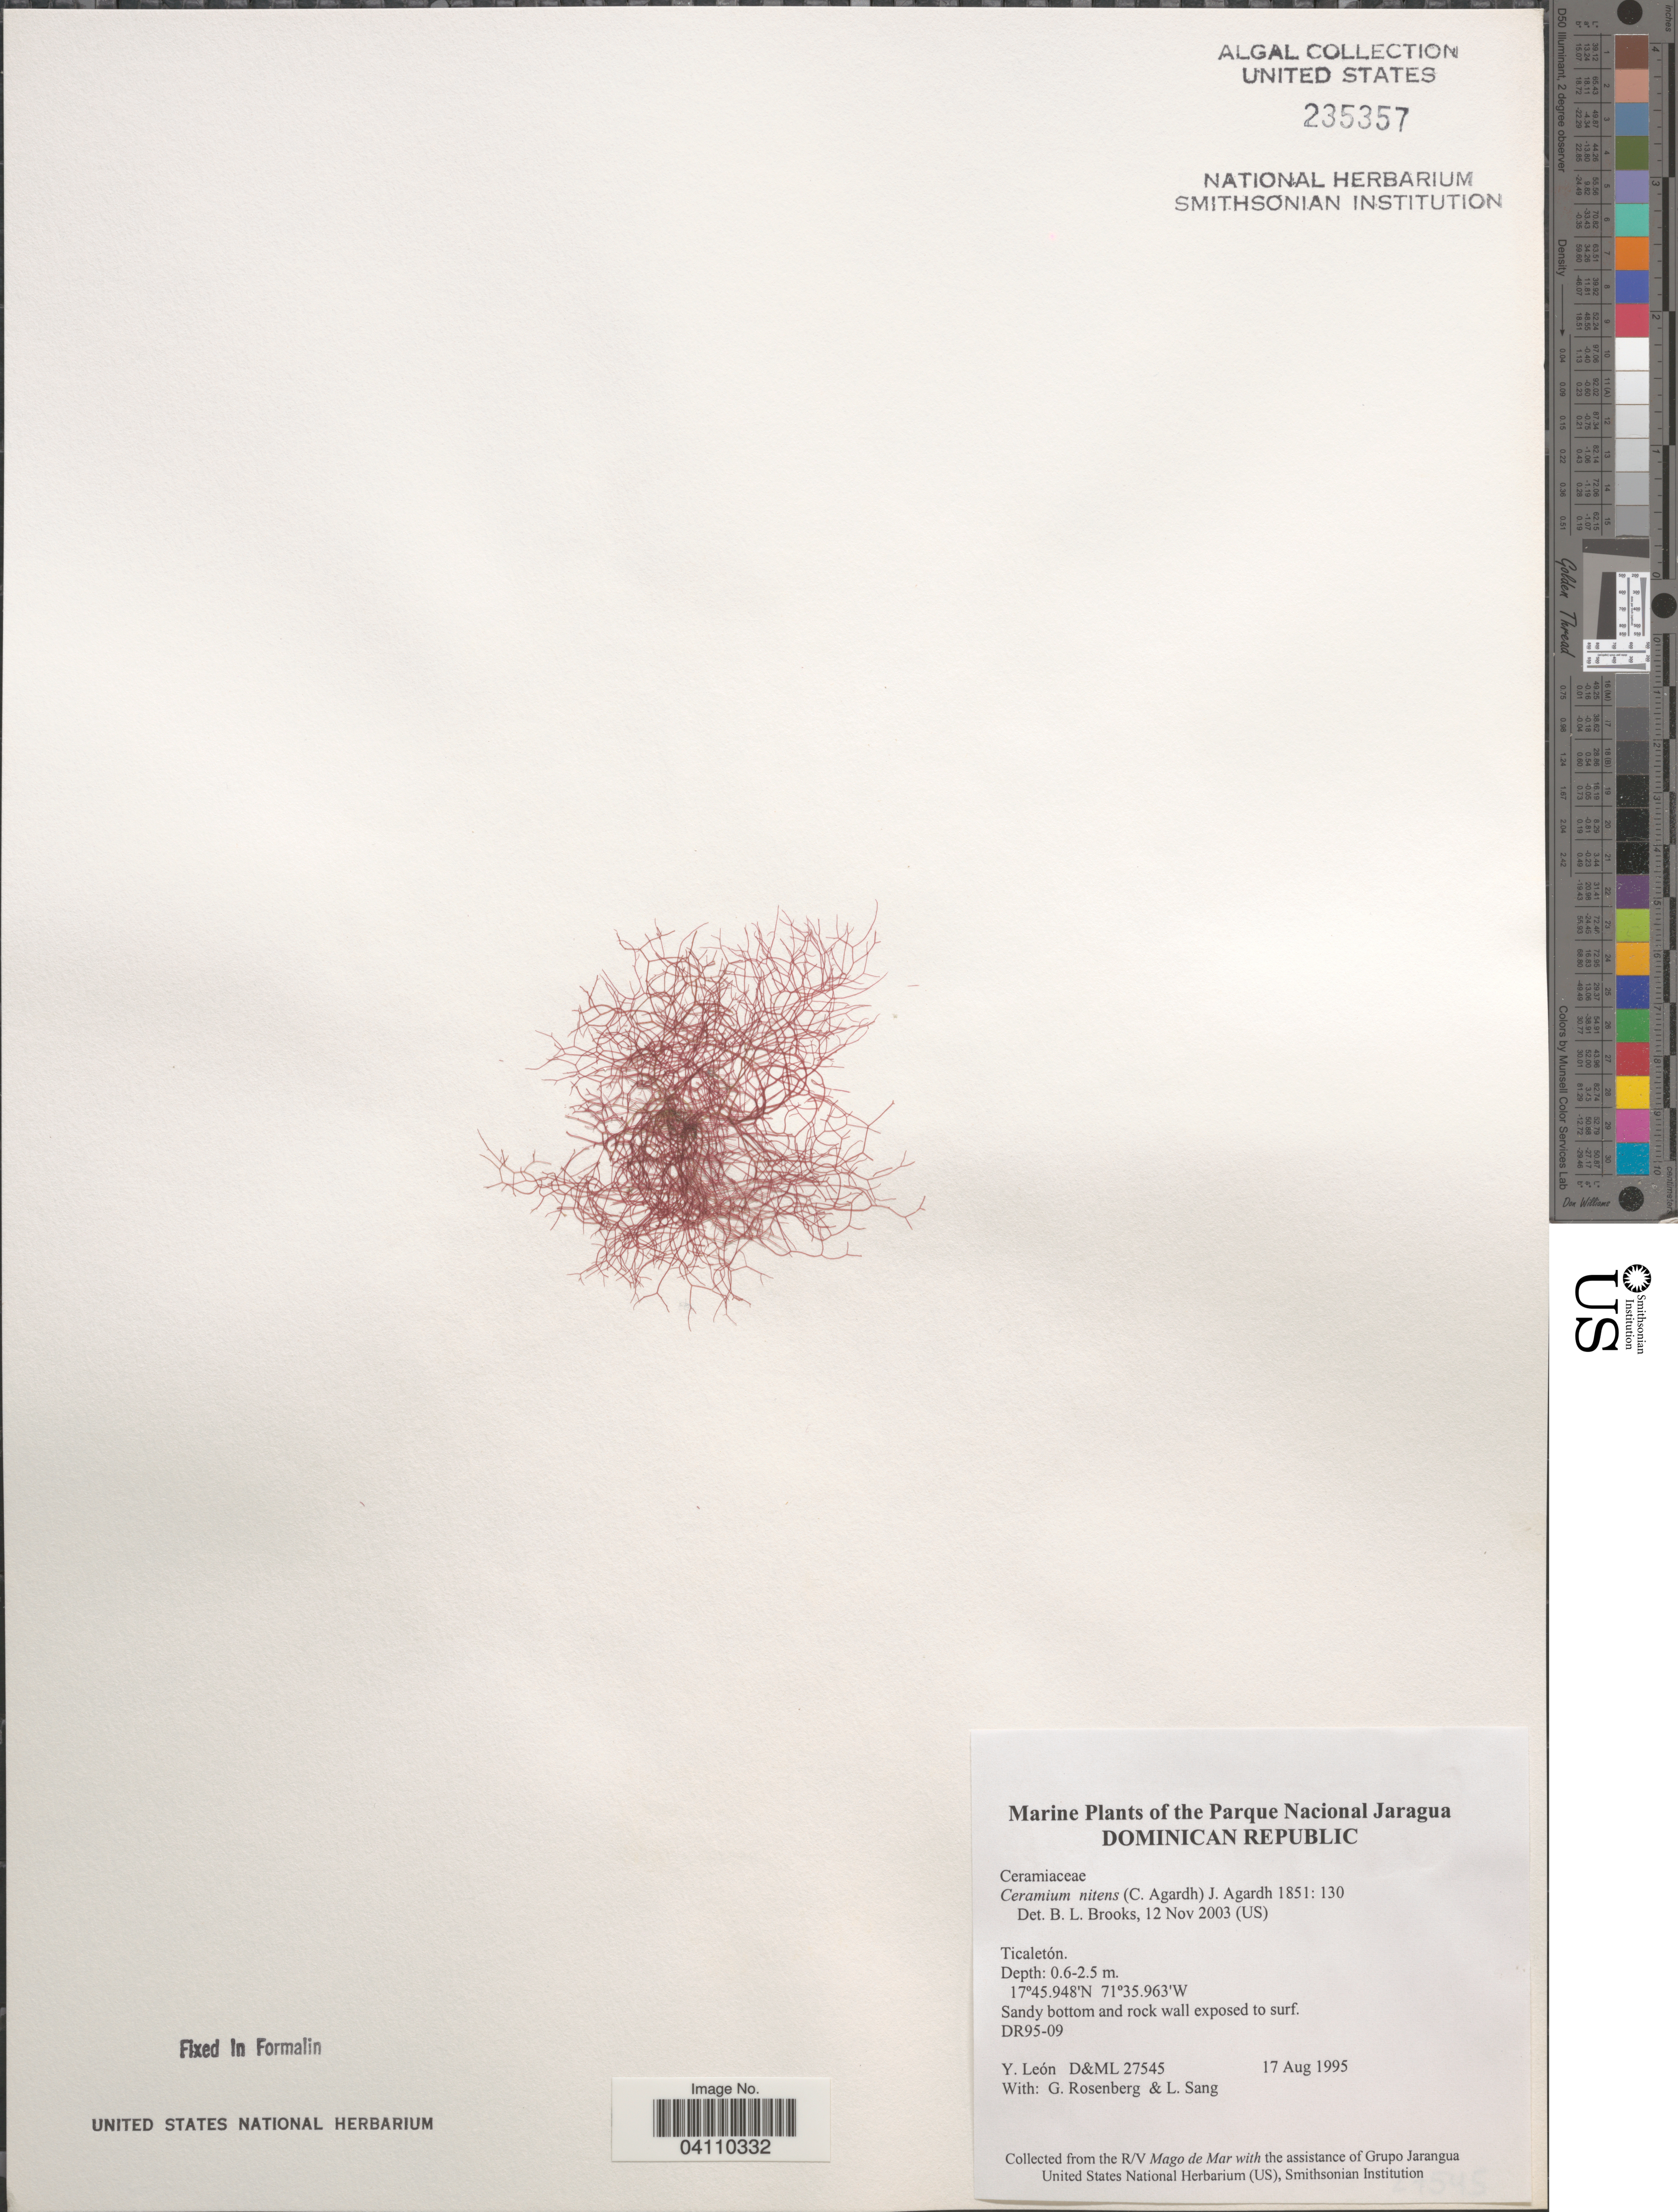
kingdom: Plantae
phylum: Rhodophyta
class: Florideophyceae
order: Ceramiales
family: Ceramiaceae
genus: Ceramium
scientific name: Ceramium nitens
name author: (C. Agardh) J. Agardh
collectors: Y. León, G. Rosenberg & L. Sang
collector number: D&ML27545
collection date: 1995-08-17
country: Dominican Republic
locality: The Parque Nacional Jaragua. Ticaletón.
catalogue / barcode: US 235357